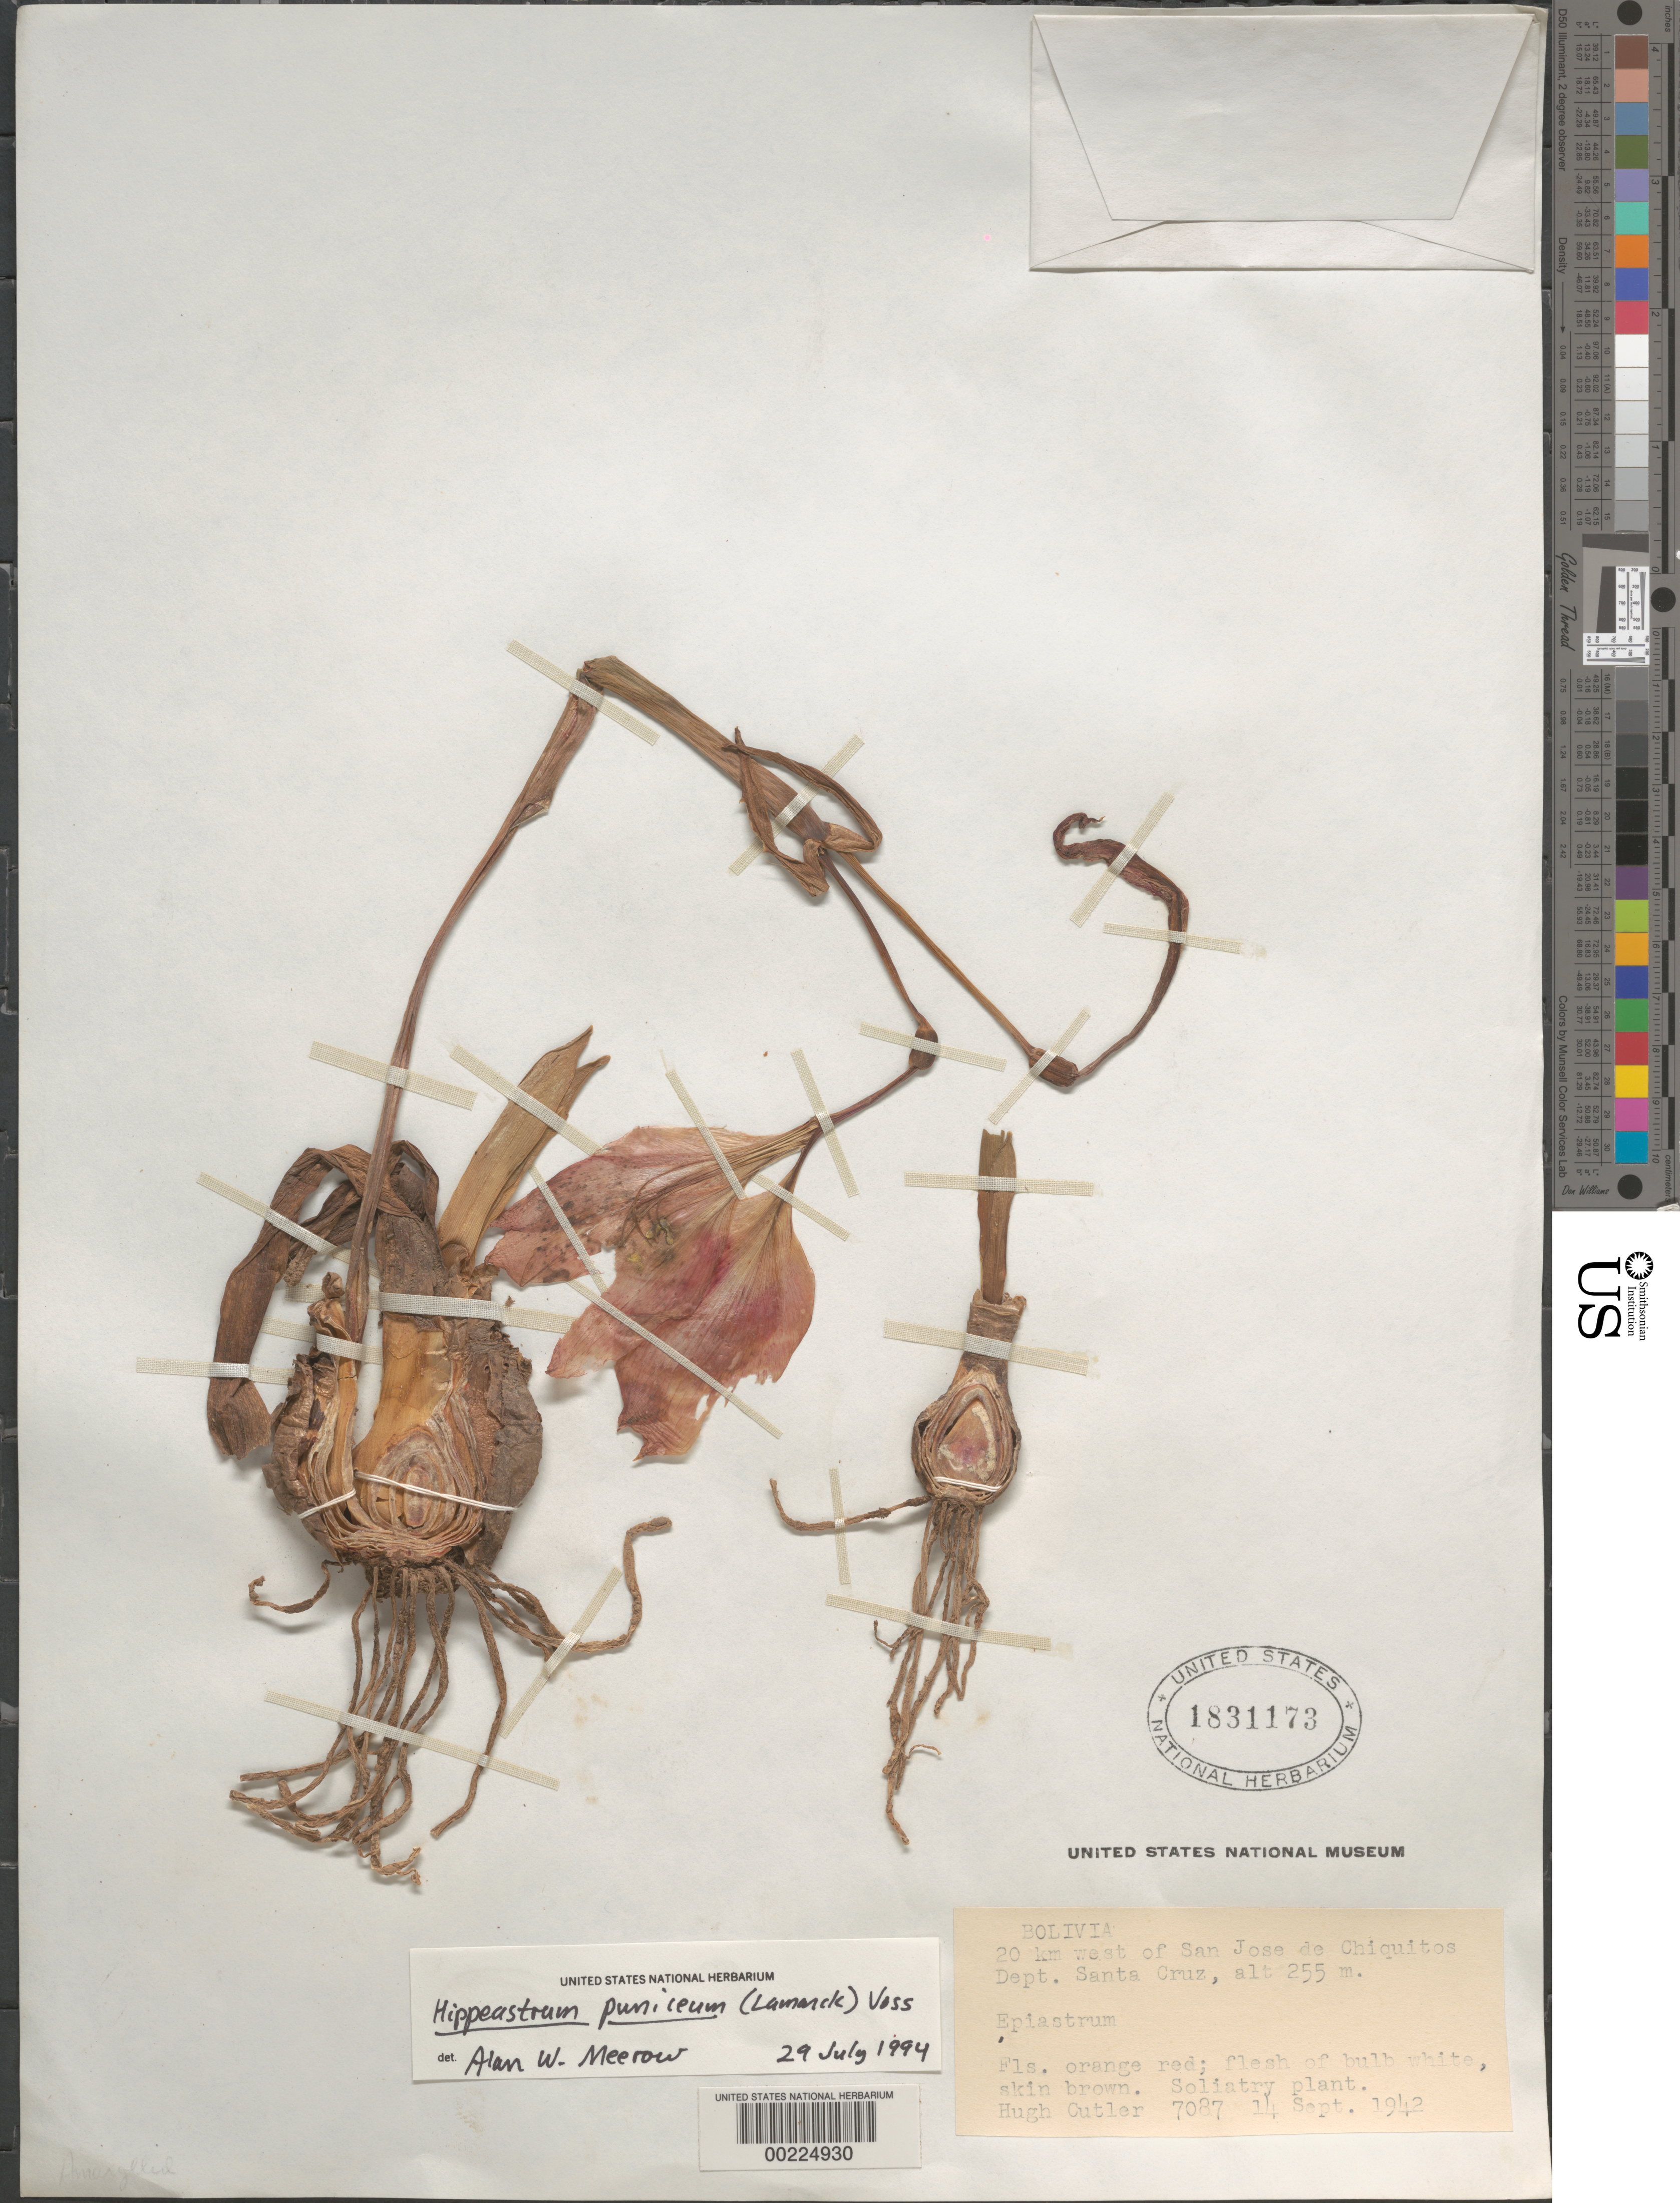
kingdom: Plantae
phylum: Tracheophyta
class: Liliopsida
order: Asparagales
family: Amaryllidaceae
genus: Hippeastrum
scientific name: Hippeastrum puniceum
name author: (Lam.) Voss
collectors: H. C. Cutler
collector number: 7087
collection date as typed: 14 Sep 1942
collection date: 1942-09-14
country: Bolivia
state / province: Santa Cruz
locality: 20 km W of San Jose de Chiquitos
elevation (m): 255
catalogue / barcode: US 1831173